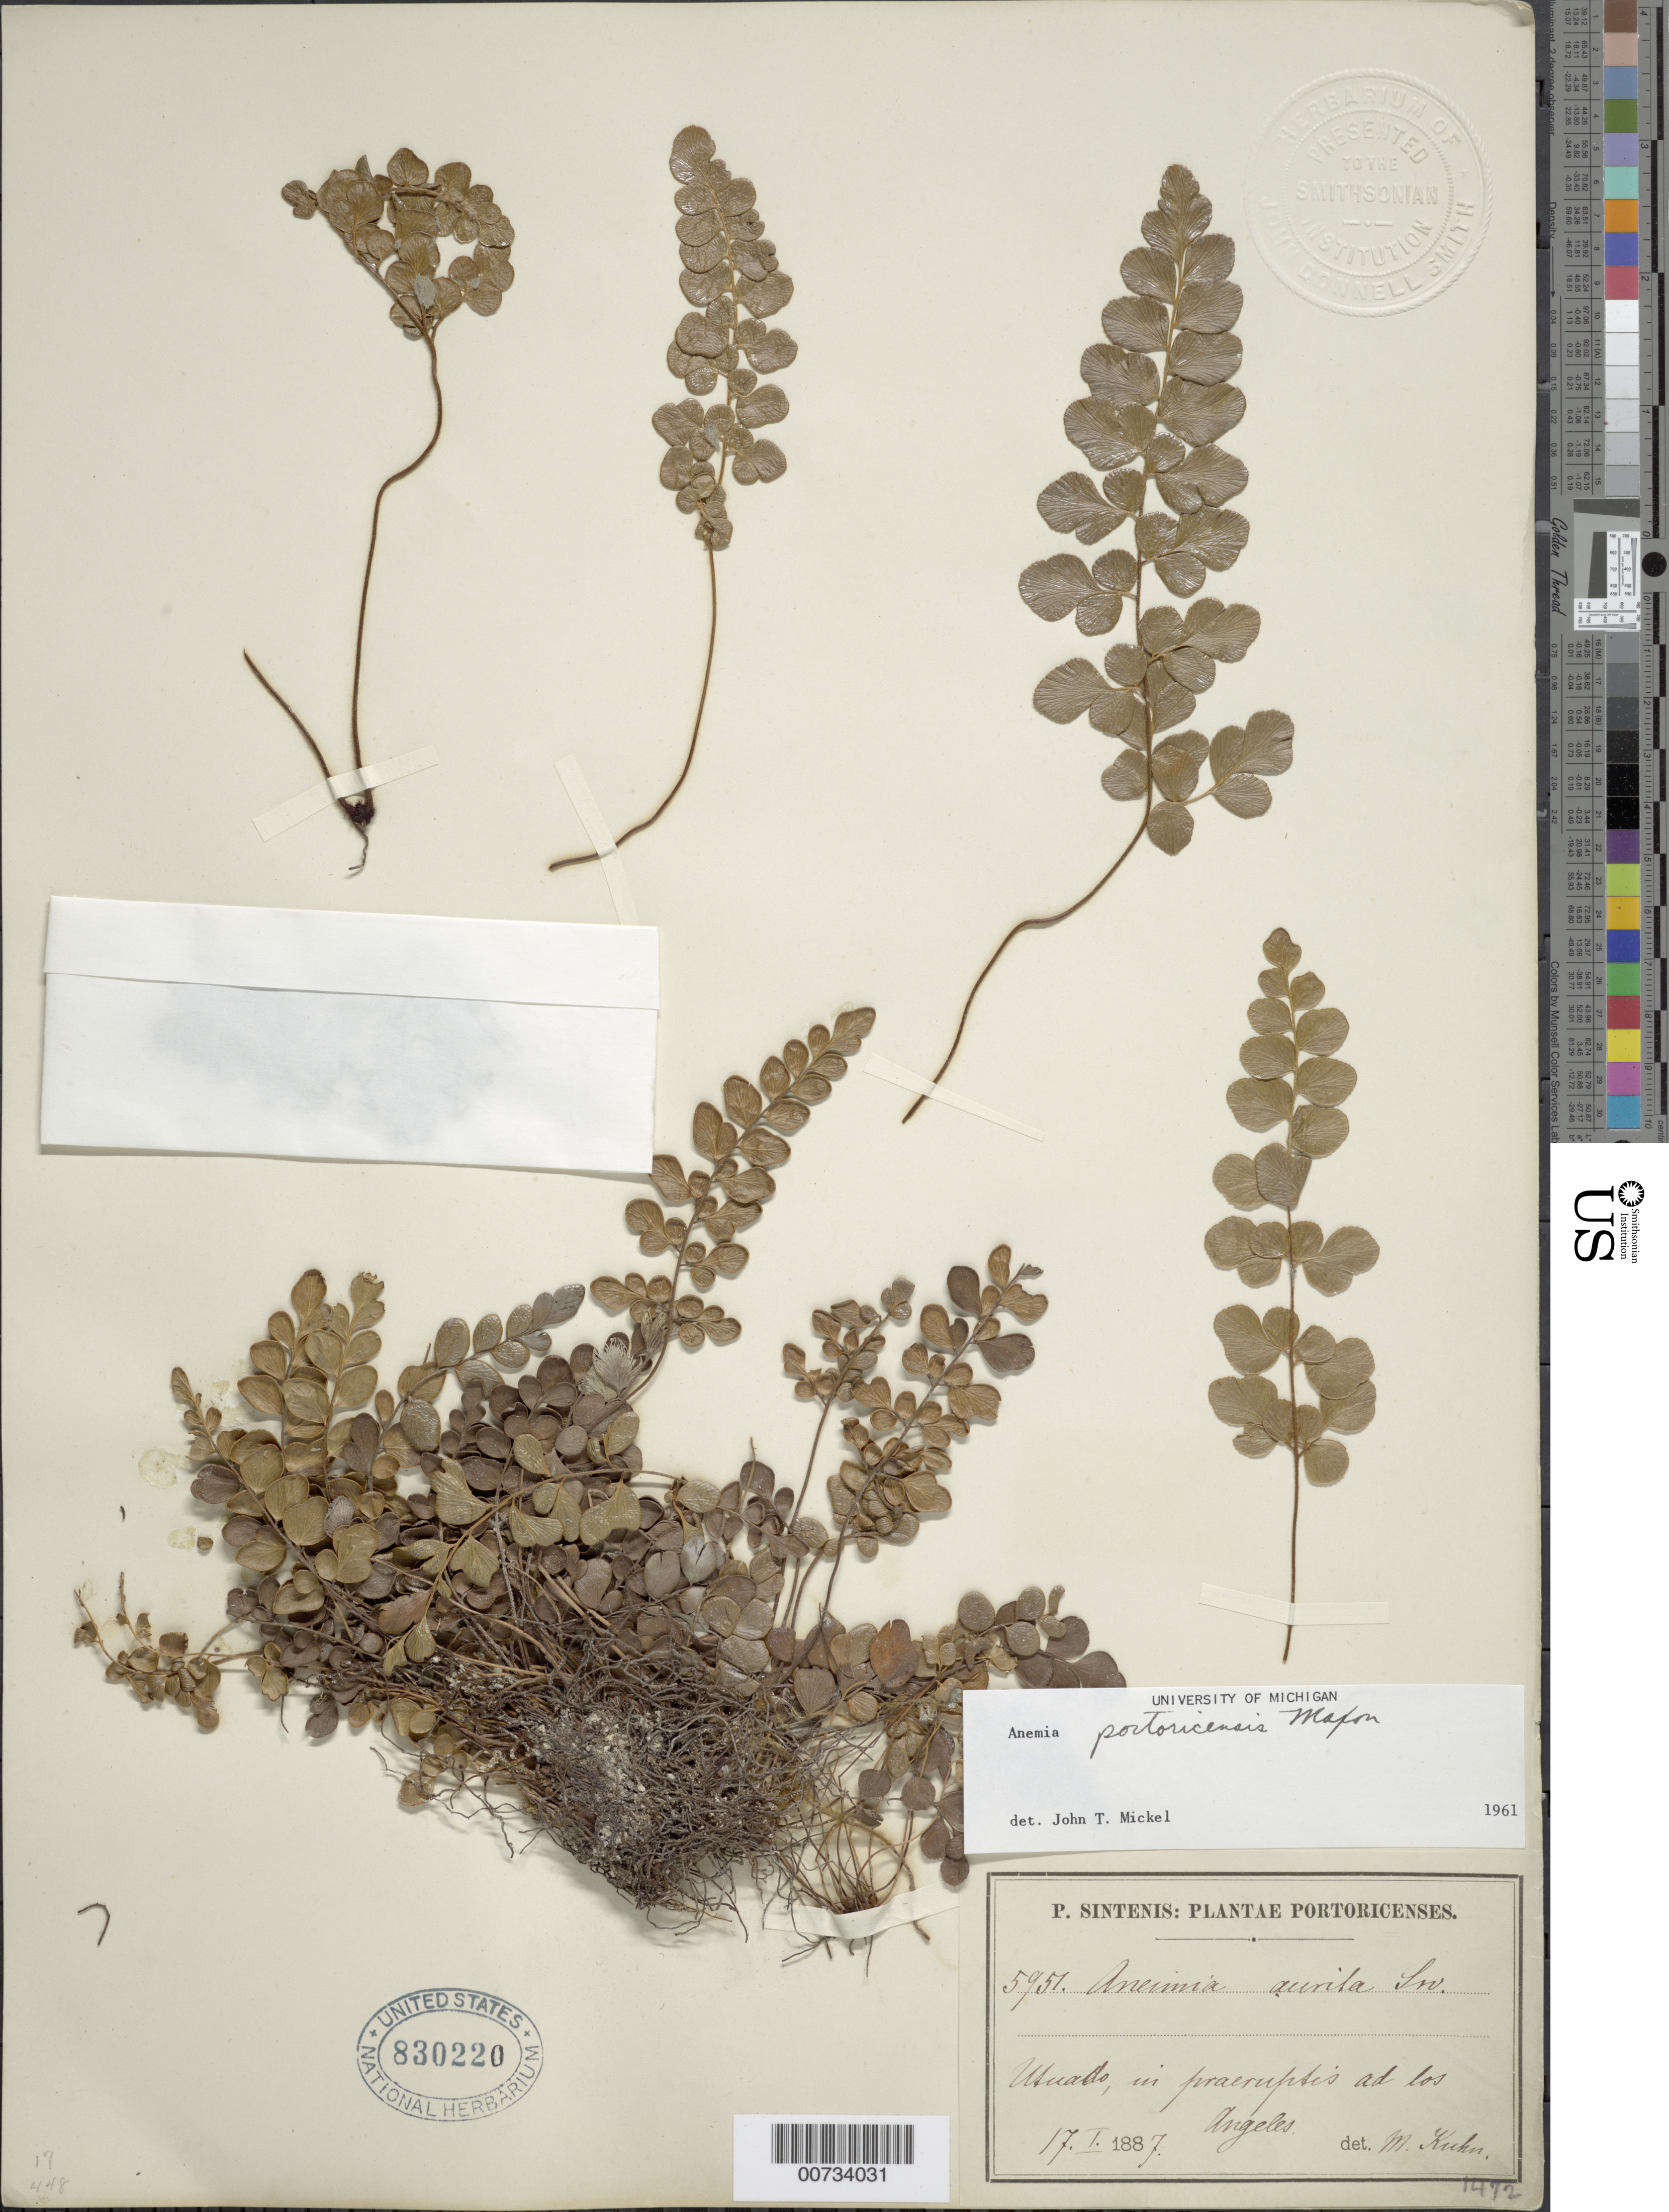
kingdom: Plantae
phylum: Tracheophyta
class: Polypodiopsida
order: Schizaeales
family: Anemiaceae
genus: Anemia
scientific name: Anemia portoricensis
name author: Maxon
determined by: Mickel, J. T., (NY), New York Botanical Garden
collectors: P. Sintenis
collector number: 5951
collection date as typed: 17 Jan 1887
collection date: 1887-01-17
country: Puerto Rico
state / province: Utuado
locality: Utuado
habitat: In praeruptis ad Los Angeles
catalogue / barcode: US 830220